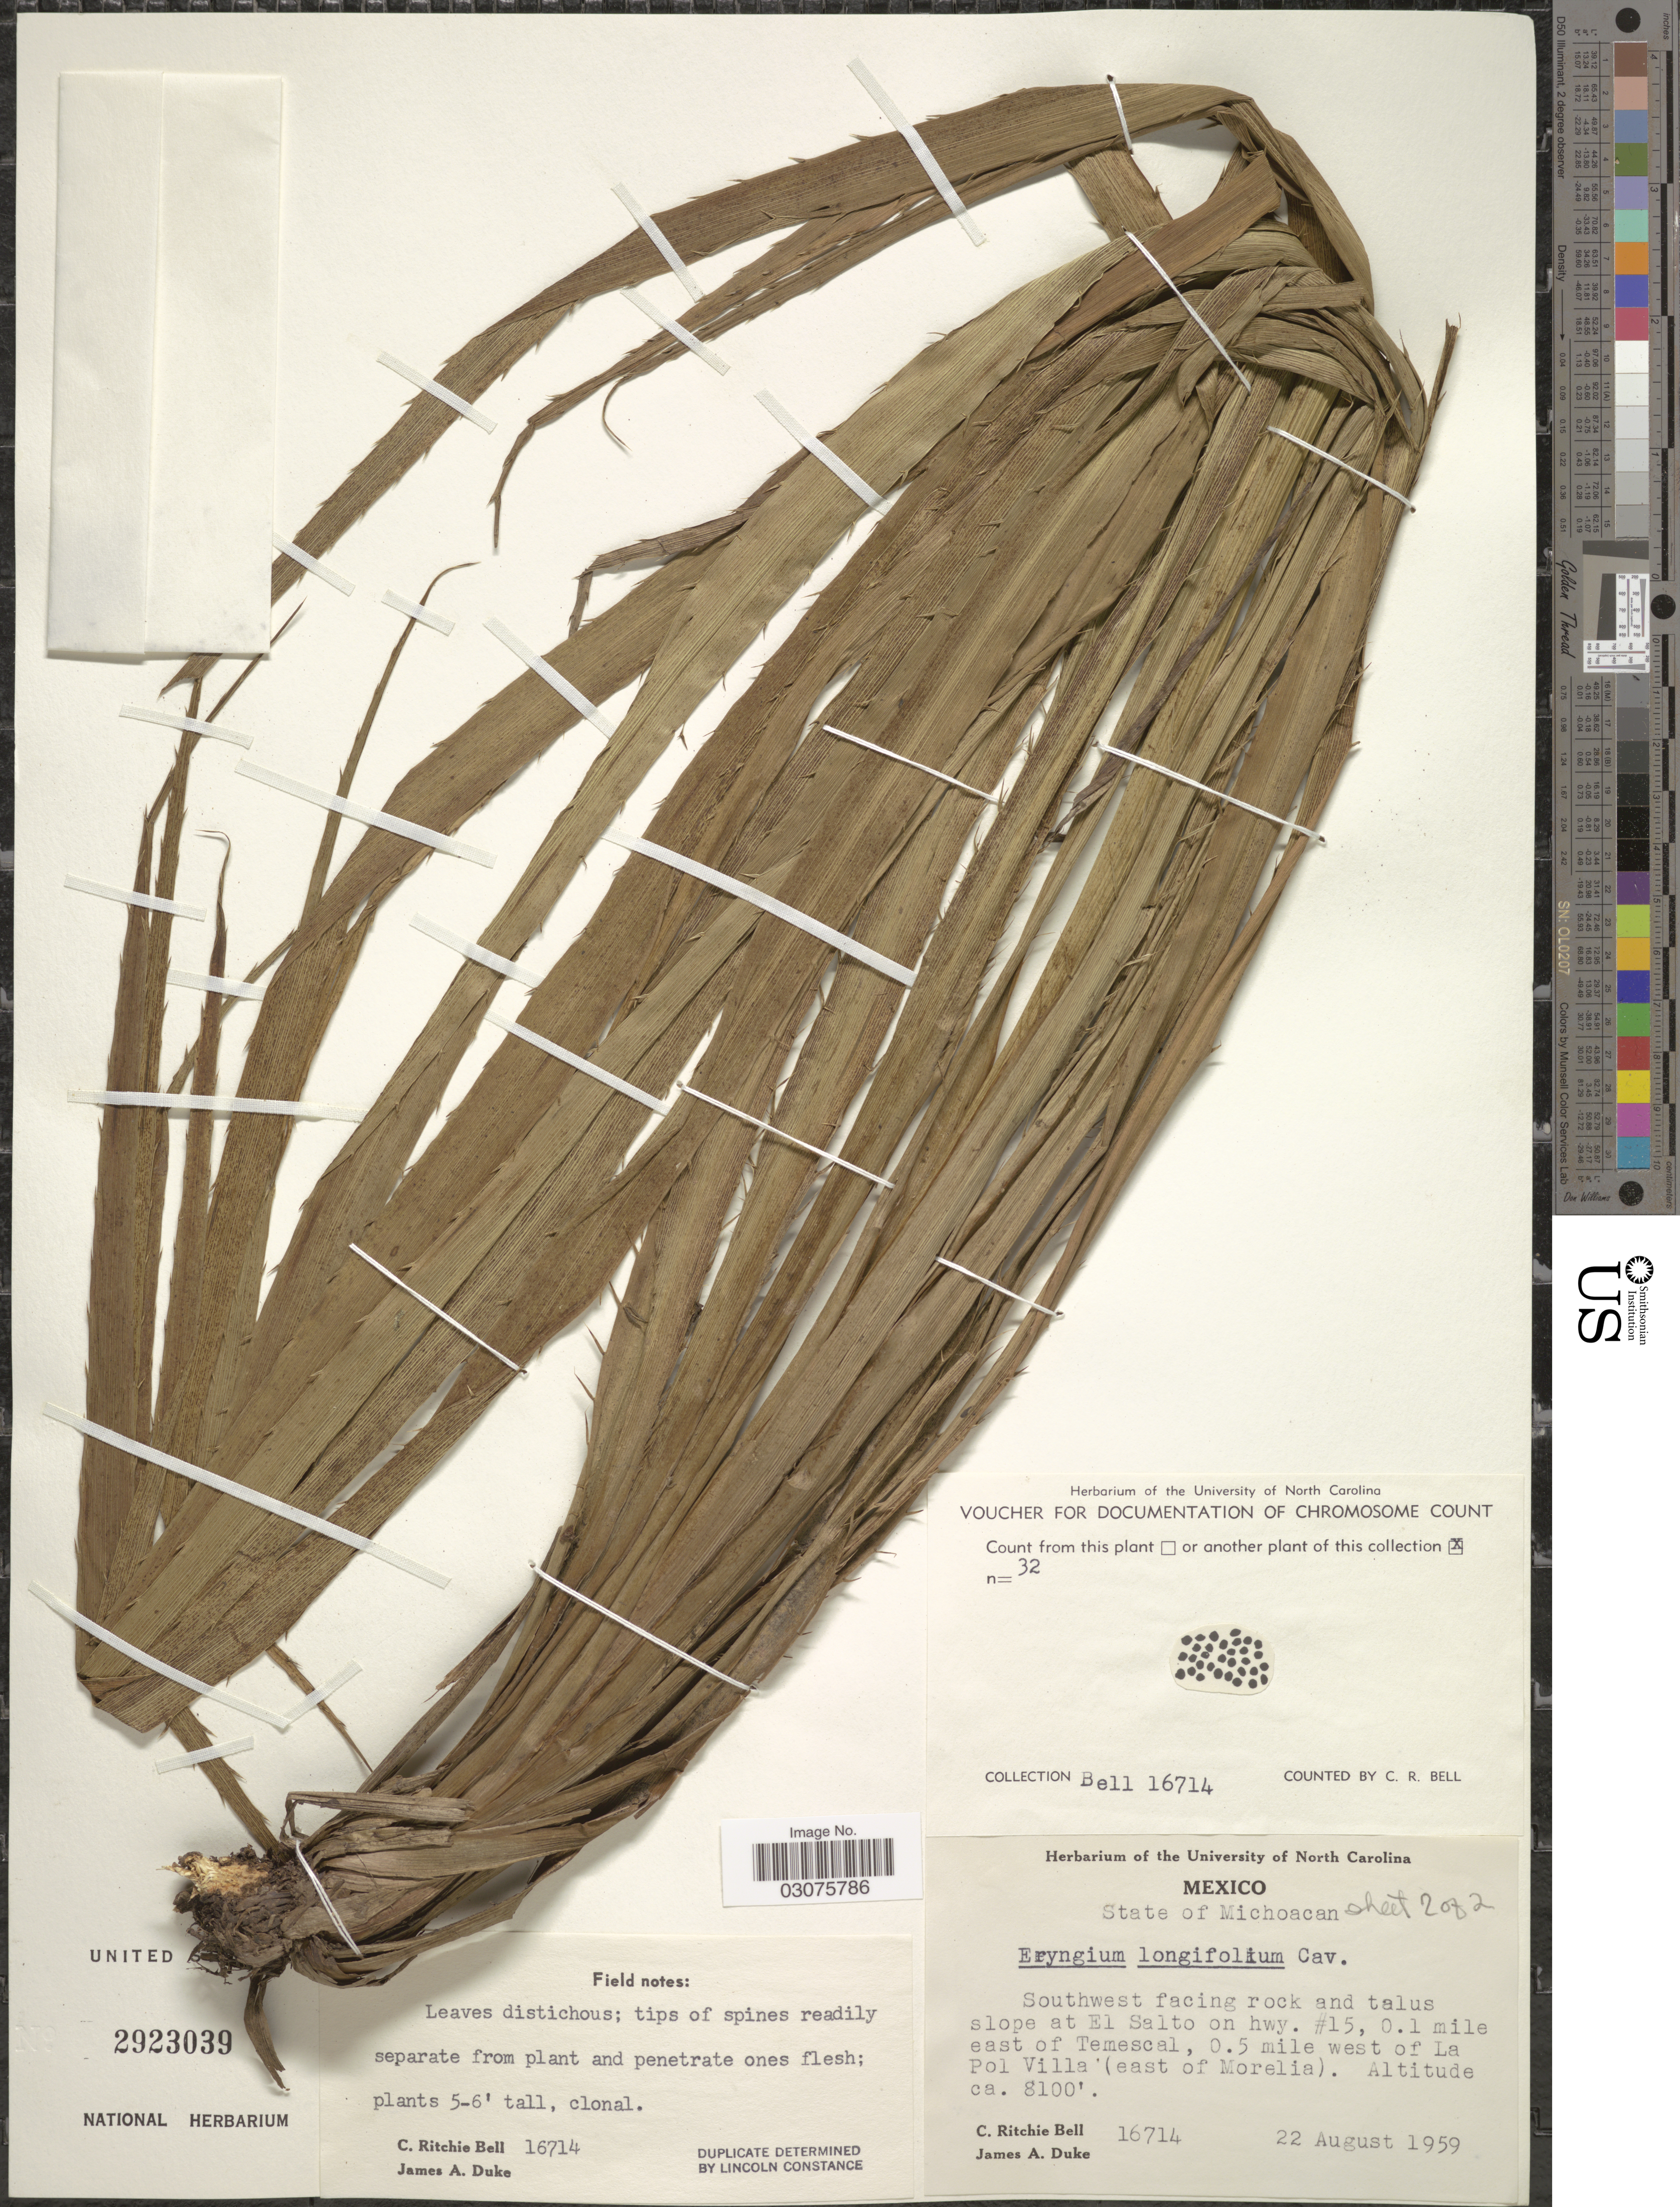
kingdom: Plantae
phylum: Tracheophyta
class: Magnoliopsida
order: Apiales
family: Apiaceae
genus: Eryngium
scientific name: Eryngium longifolium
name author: Cav.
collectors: C. R. Bell & J. A. Duke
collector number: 16714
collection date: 1959-08-22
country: Mexico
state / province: Michoacán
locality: State of Michoacán. Southwest facing rock and talus slope at El Salto on hwy. #15, 0.1 mile east of Temescal, 0.5 mile west of La Pol Villa (east of Morelia).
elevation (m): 2469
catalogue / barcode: US 2923039